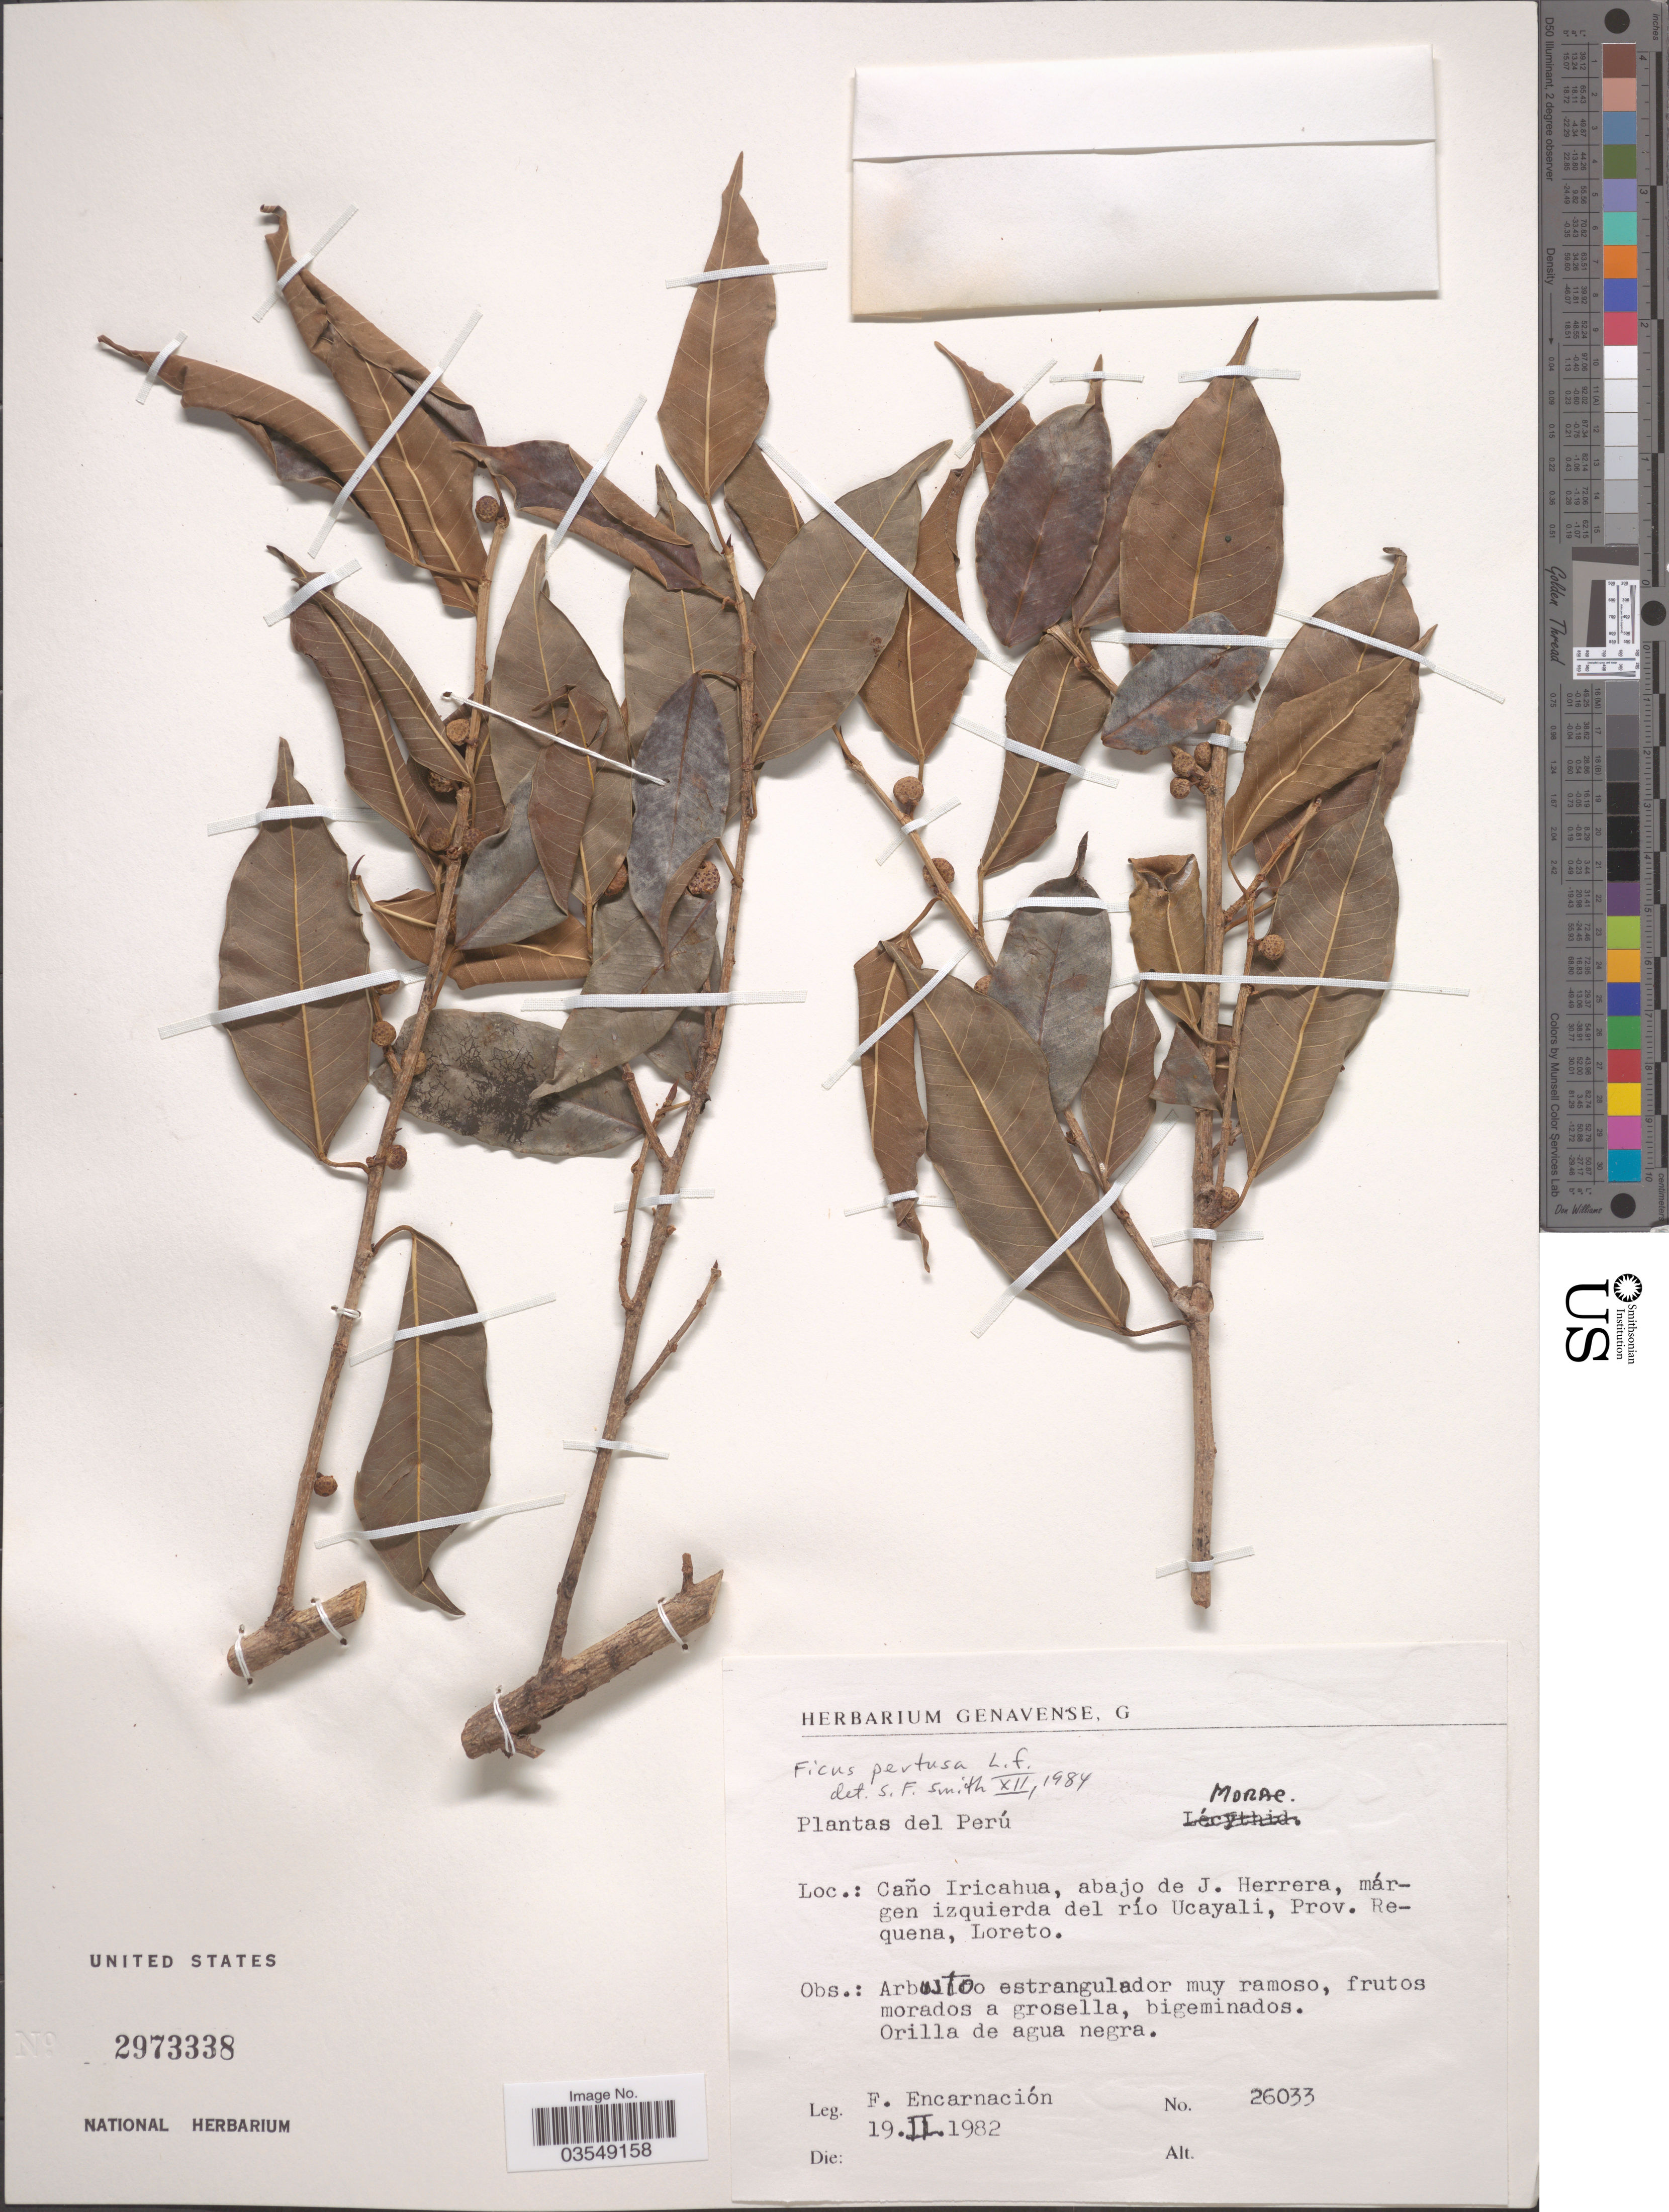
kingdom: Plantae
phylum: Tracheophyta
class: Magnoliopsida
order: Rosales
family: Moraceae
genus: Ficus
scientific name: Ficus pertusa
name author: L. f.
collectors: F. Encarnación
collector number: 26033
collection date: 1982-02-19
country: Peru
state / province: Loreto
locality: Caño Iricahua, abajo de J. Herrera, márgen izquierda del río Ucayali, Prov. Requena.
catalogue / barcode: US 2973338